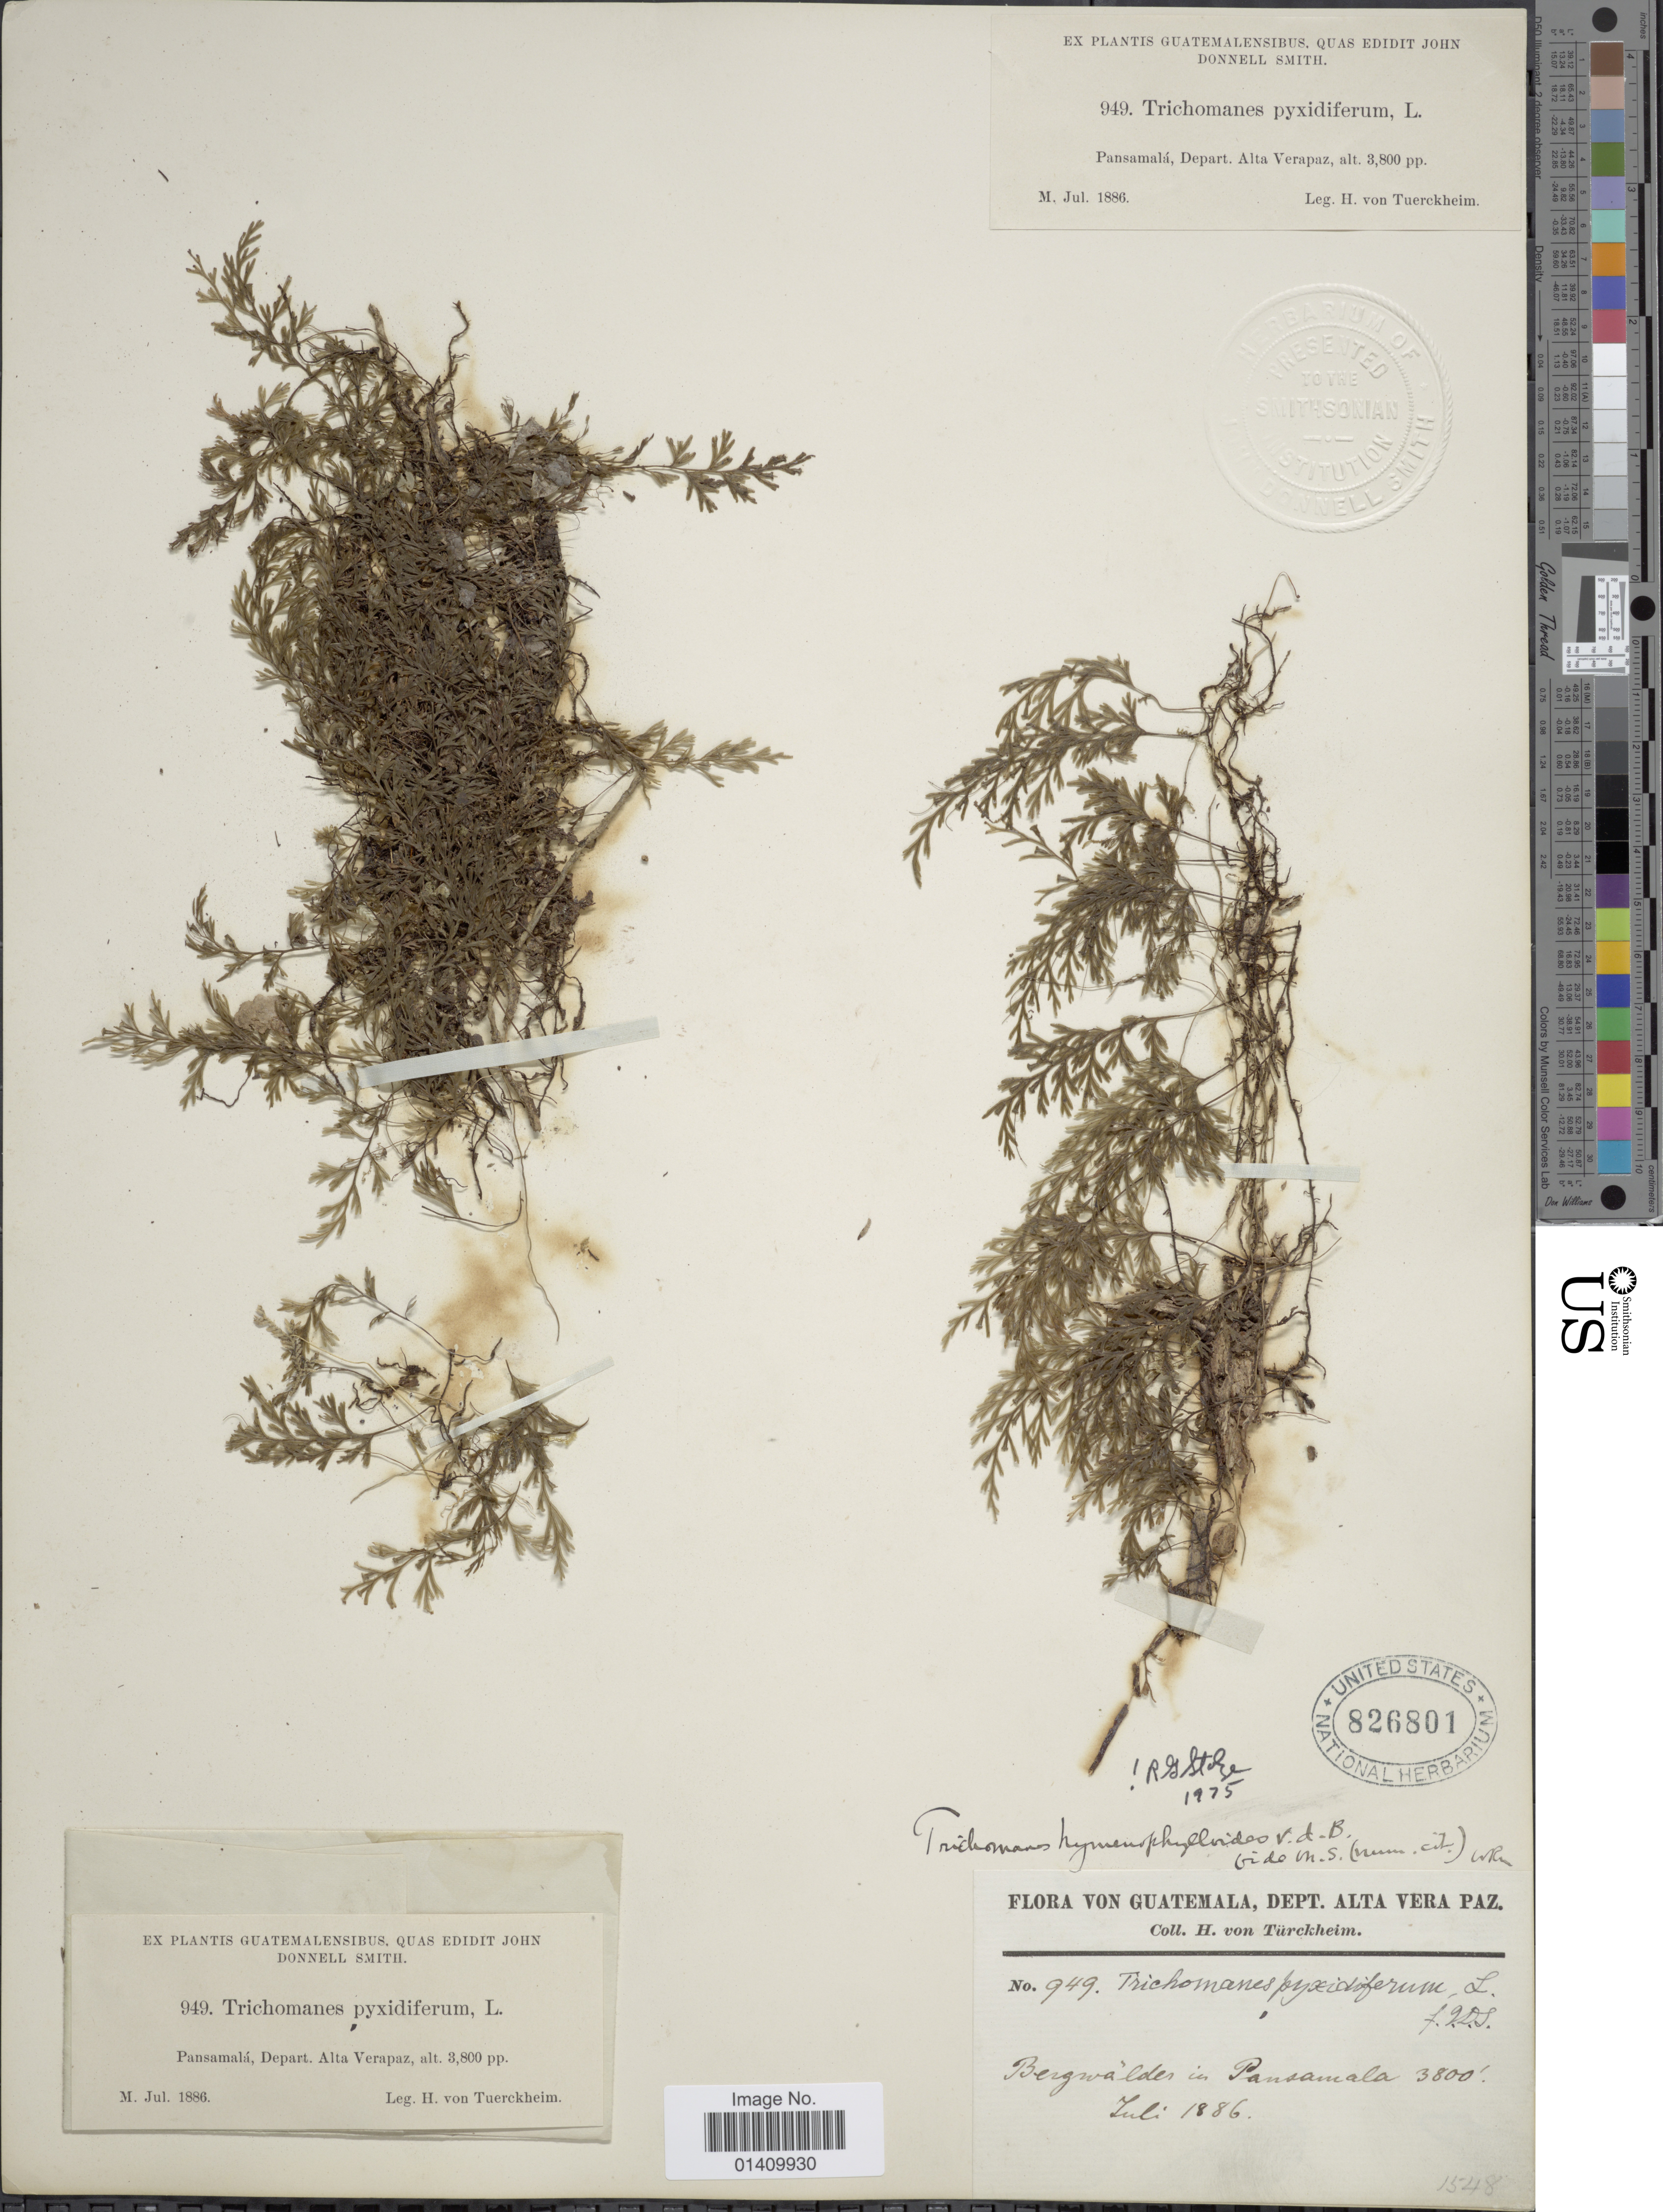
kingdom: Plantae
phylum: Tracheophyta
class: Polypodiopsida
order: Hymenophyllales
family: Hymenophyllaceae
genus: Polyphlebium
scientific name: Polyphlebium hymenophylloides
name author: (Bosch) Ebihara & Dubuisson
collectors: H. von Tuerckheim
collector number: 949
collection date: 1886-07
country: Guatemala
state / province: Alta Verapaz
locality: Pansamala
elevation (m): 1158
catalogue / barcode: US 826801